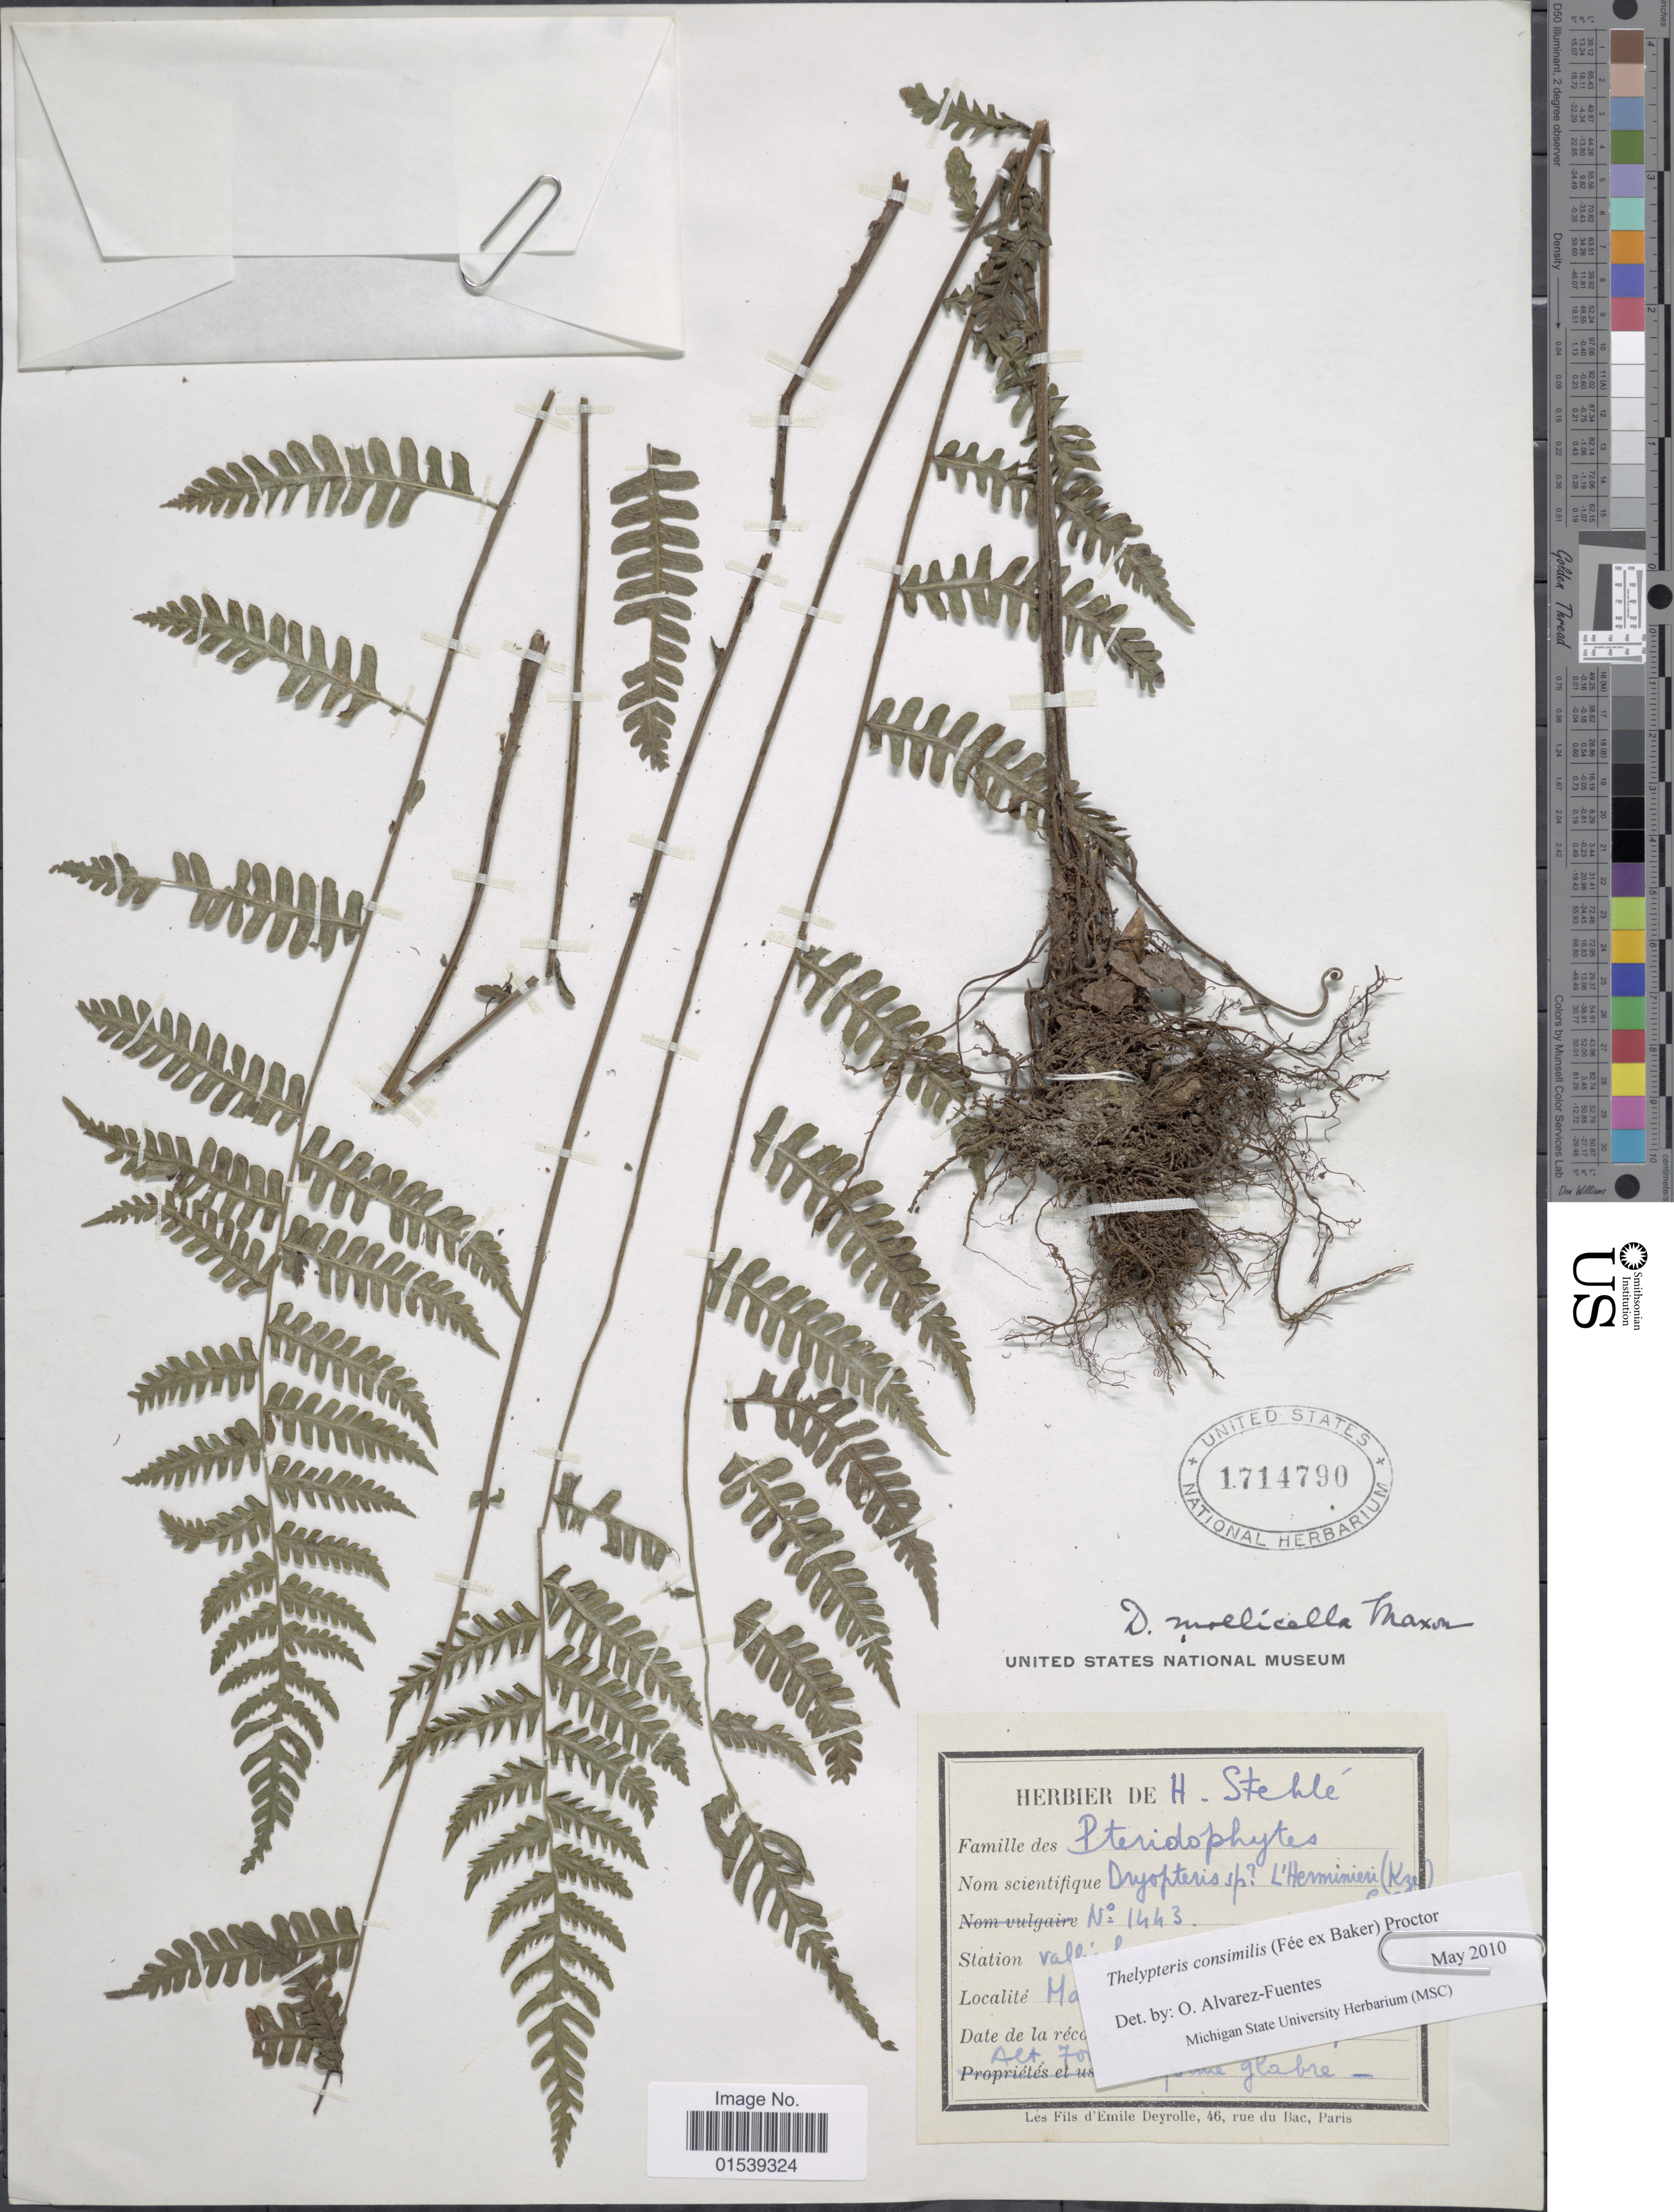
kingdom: Plantae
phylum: Tracheophyta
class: Polypodiopsida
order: Polypodiales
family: Thelypteridaceae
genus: Amauropelta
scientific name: Amauropelta gracilis ined. 2015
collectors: H. Stehlé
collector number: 1443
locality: Ma [illegible text]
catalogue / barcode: US 1714790